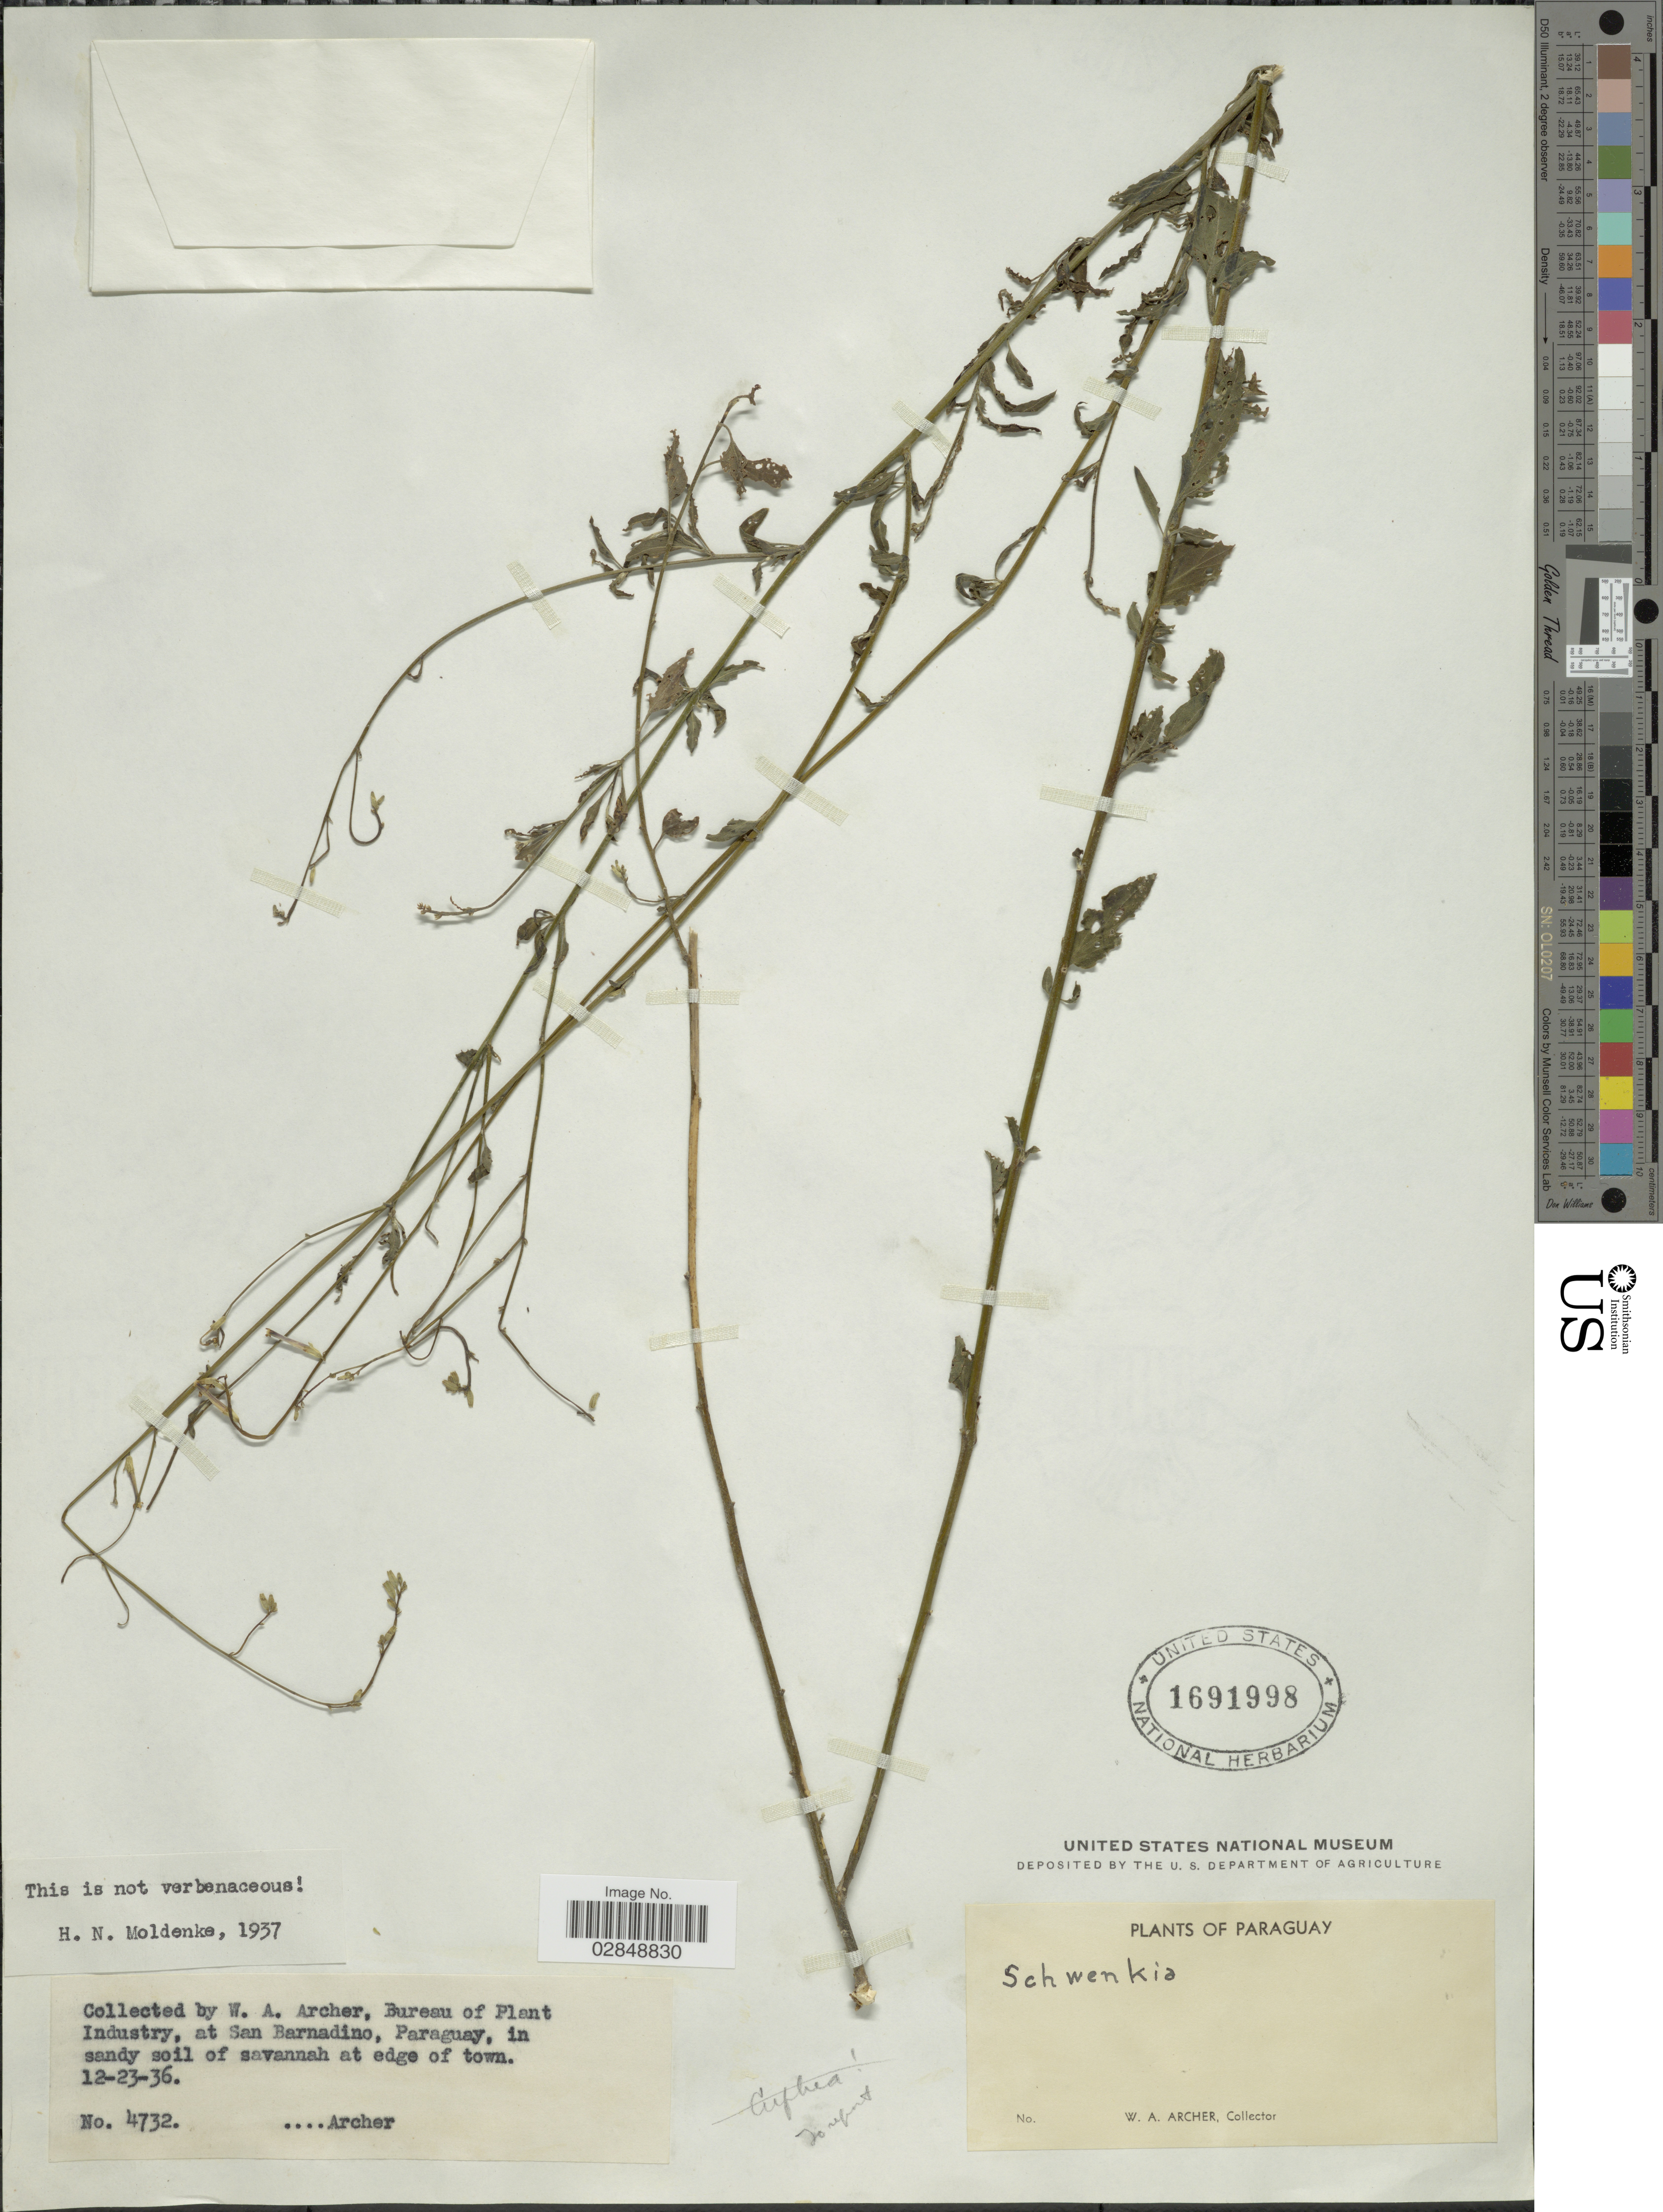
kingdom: Plantae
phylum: Tracheophyta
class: Magnoliopsida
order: Solanales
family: Solanaceae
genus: Schwenckia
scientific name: Schwenckia sp.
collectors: W. A. Archer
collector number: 4732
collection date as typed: Transcribed d/m/y: 23/12/36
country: Paraguay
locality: Bureau of Plant Industry, at San Bernardino.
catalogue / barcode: US 1691998